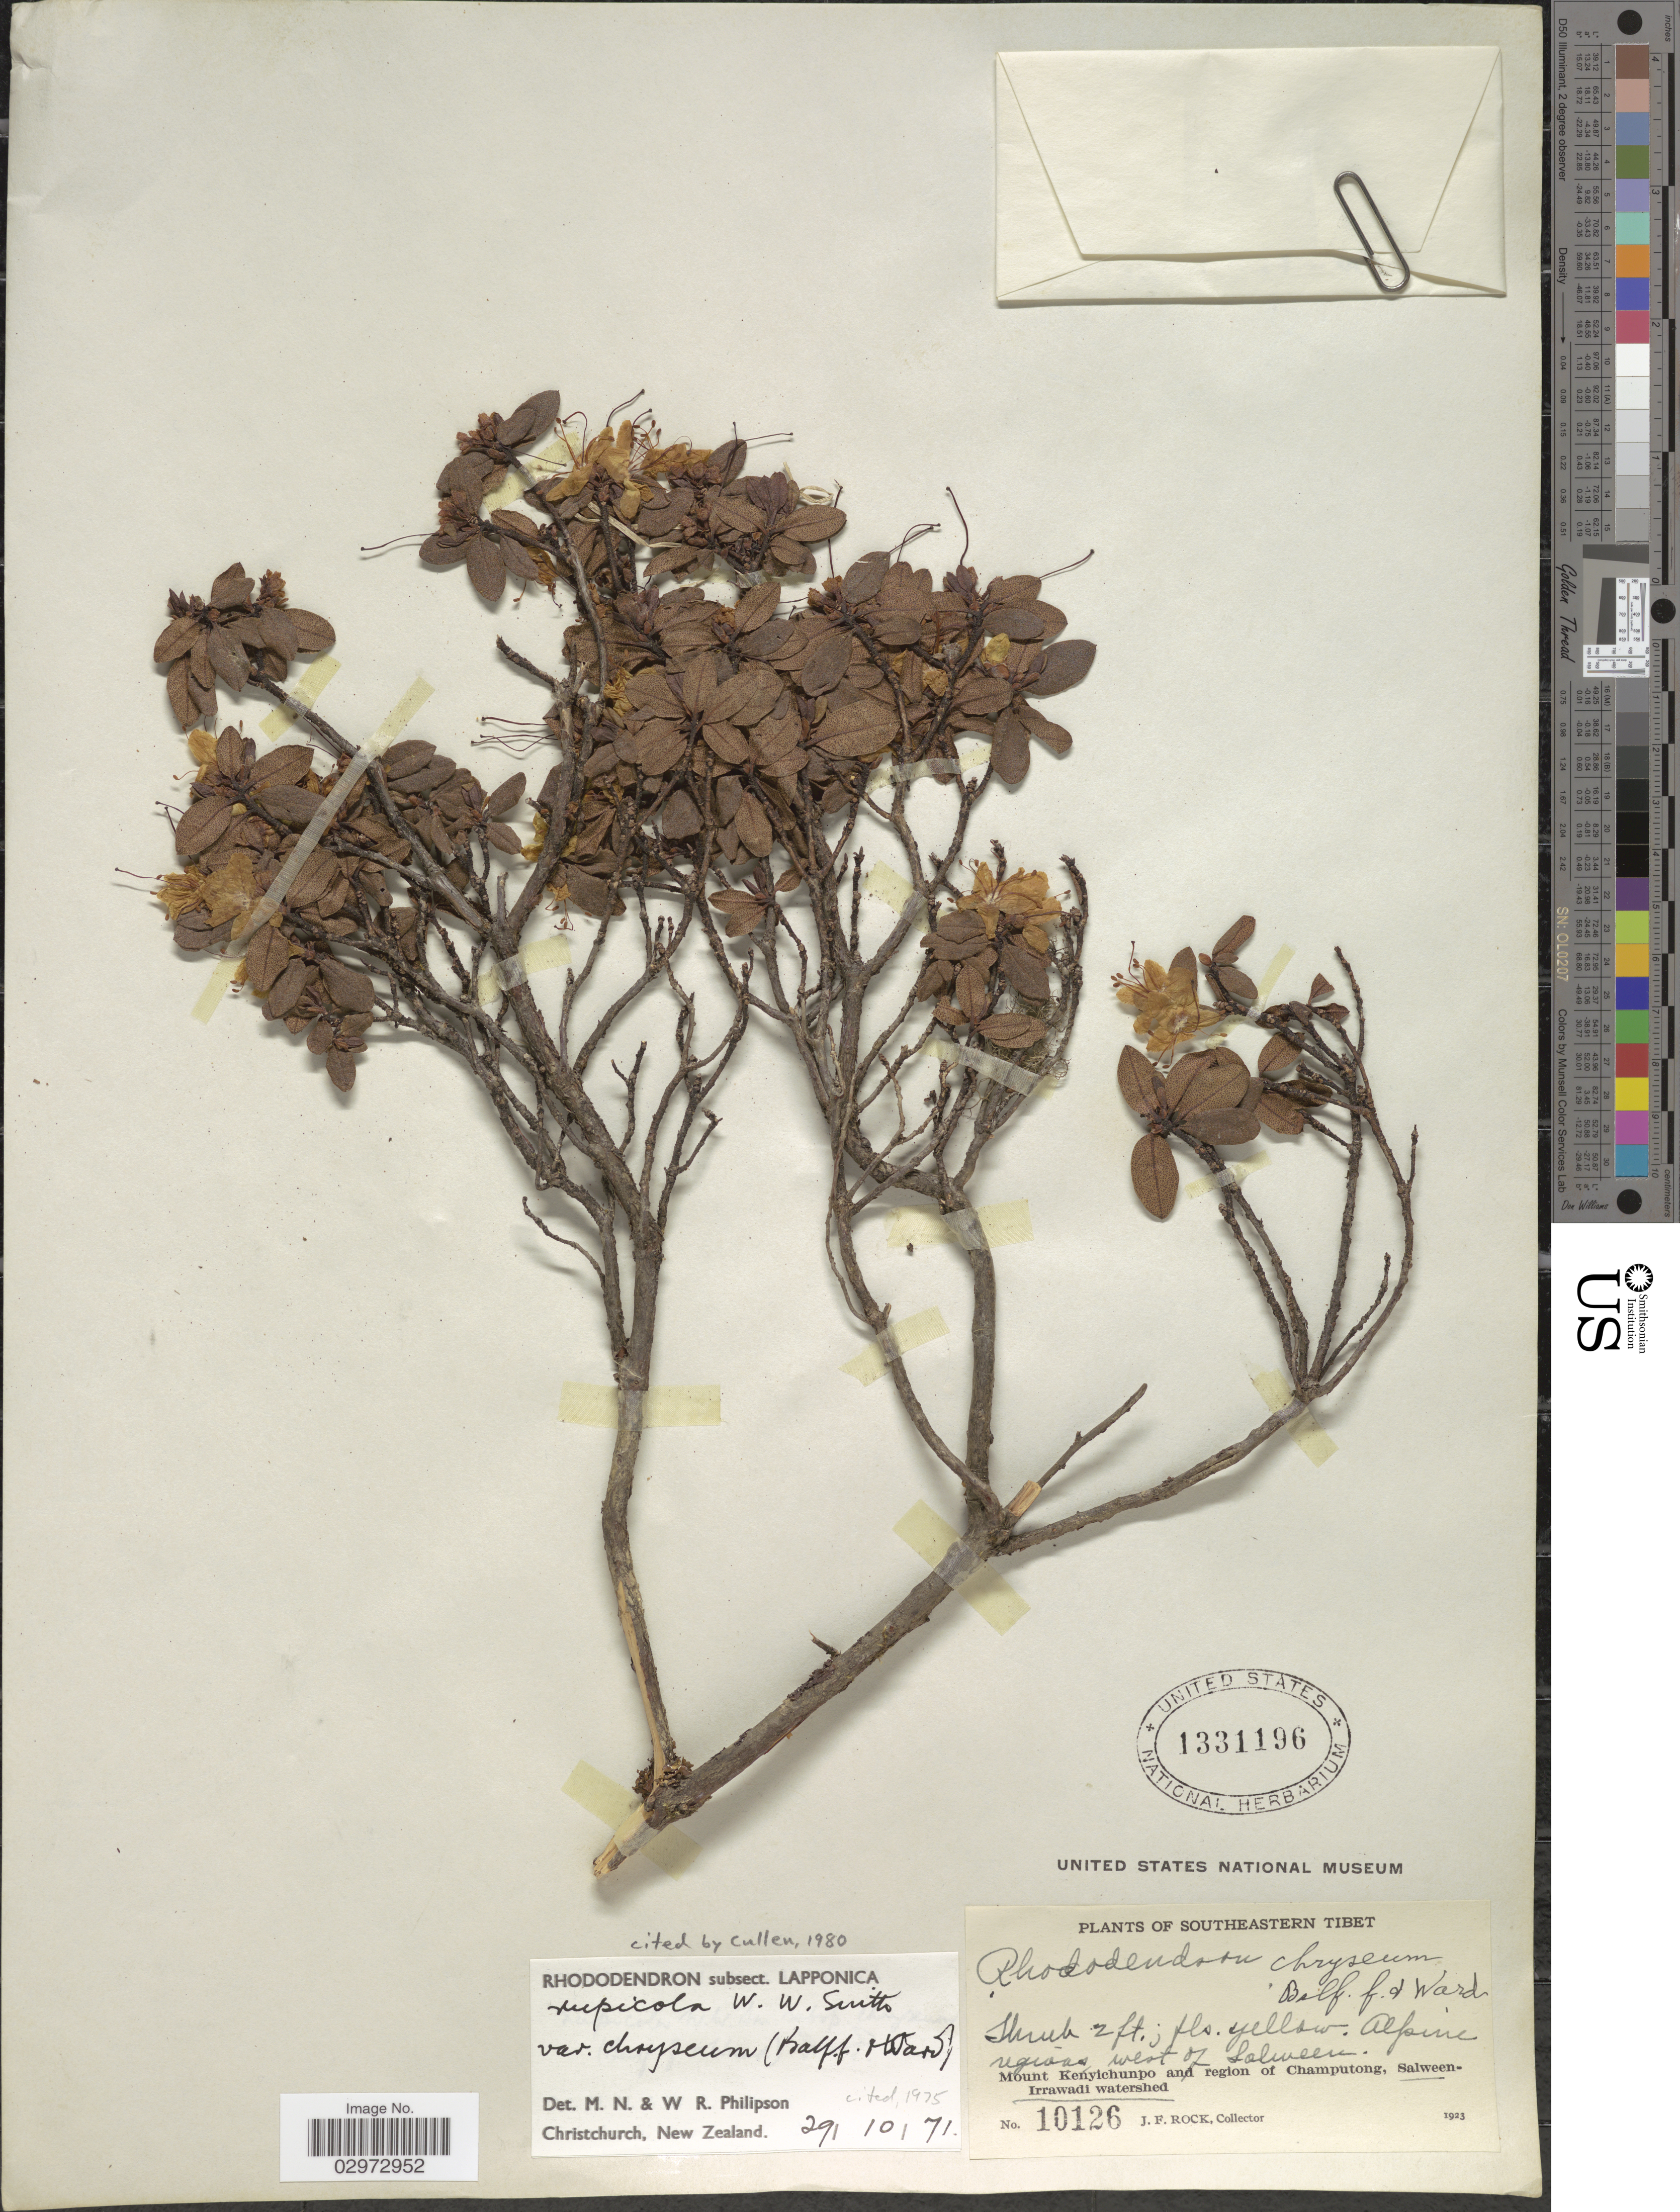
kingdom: Plantae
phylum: Tracheophyta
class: Magnoliopsida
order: Ericales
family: Ericaceae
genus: Rhododendron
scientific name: Rhododendron rupicola var. chryseum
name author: (Balf. f. & Kingdon-Ward) Philipson & M. N. Philipson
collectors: J. Rock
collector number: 10126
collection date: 1923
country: China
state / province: Xizang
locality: Southeastern Tibet, alpine regions west of Salween, Mount Kenyichunpo and region of Champutong, Salween-Irrawadi watershed.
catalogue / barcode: US 1331196